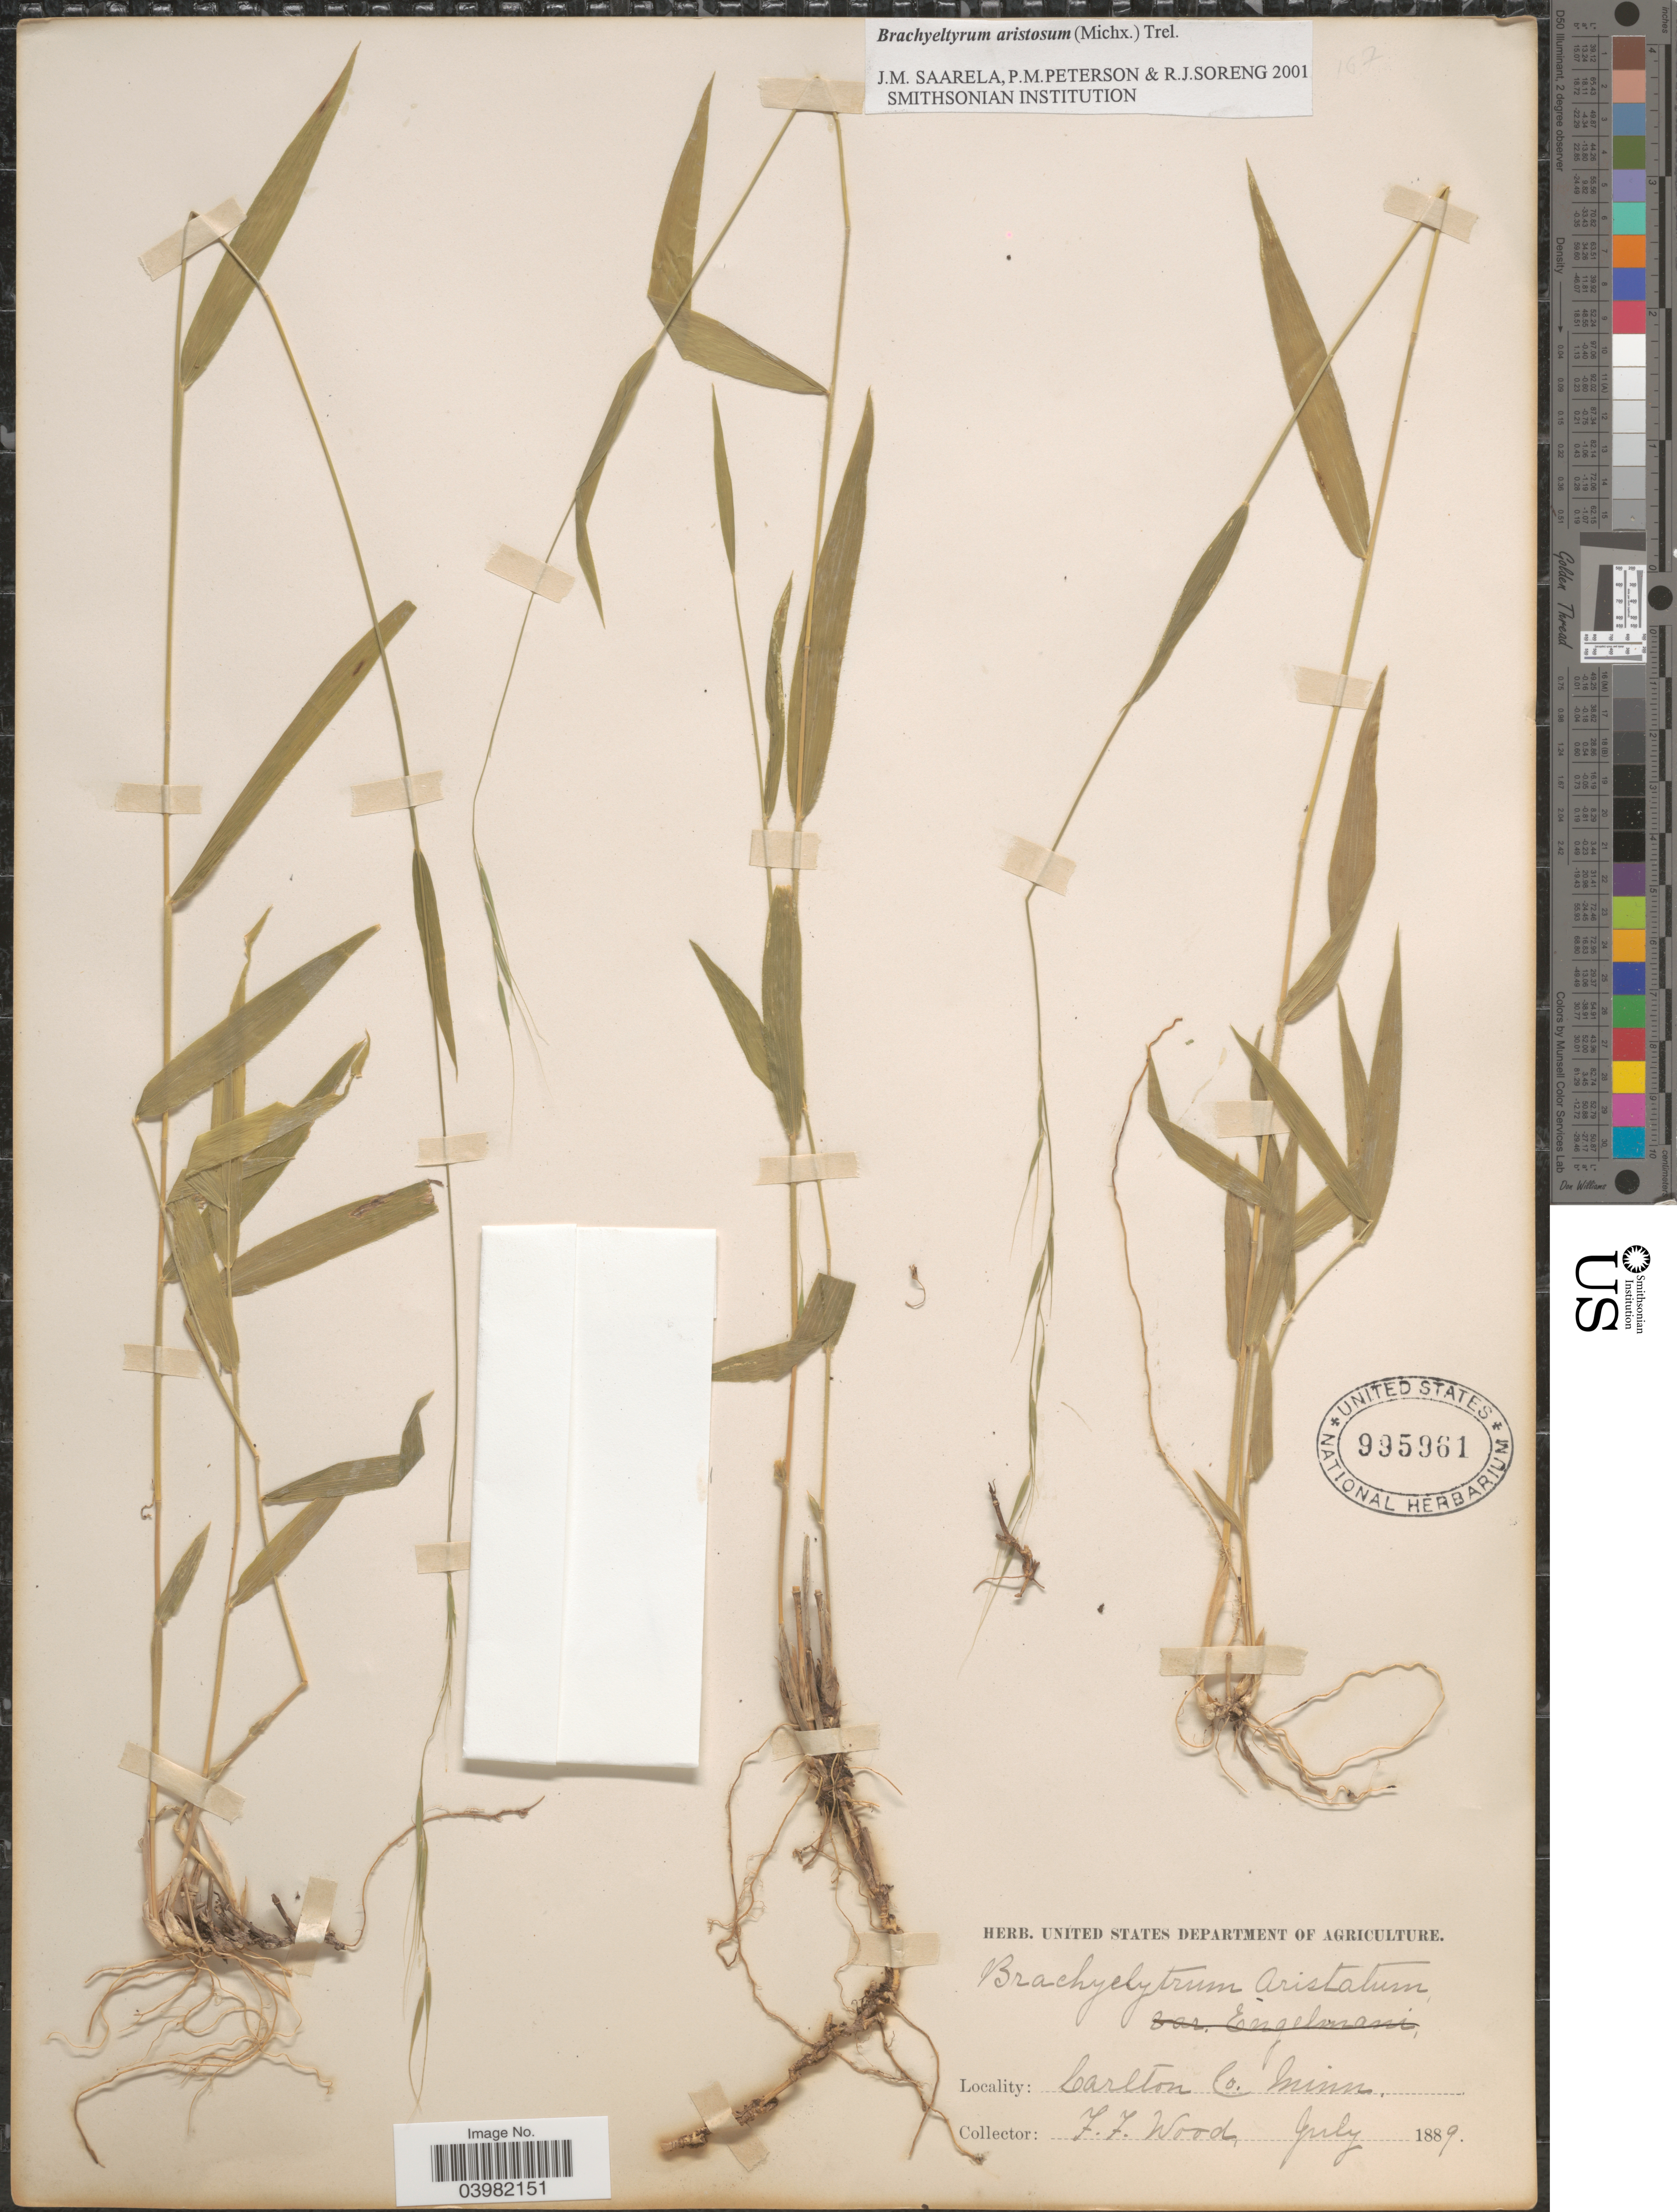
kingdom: Plantae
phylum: Tracheophyta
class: Liliopsida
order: Poales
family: Poaceae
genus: Brachyelytrum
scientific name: Brachyelytrum aristosum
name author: (Michx.) P. Beauv. ex Trel.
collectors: F. Wood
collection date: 1889-07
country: United States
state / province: Minnesota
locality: Carlton Co.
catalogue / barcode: US 995961